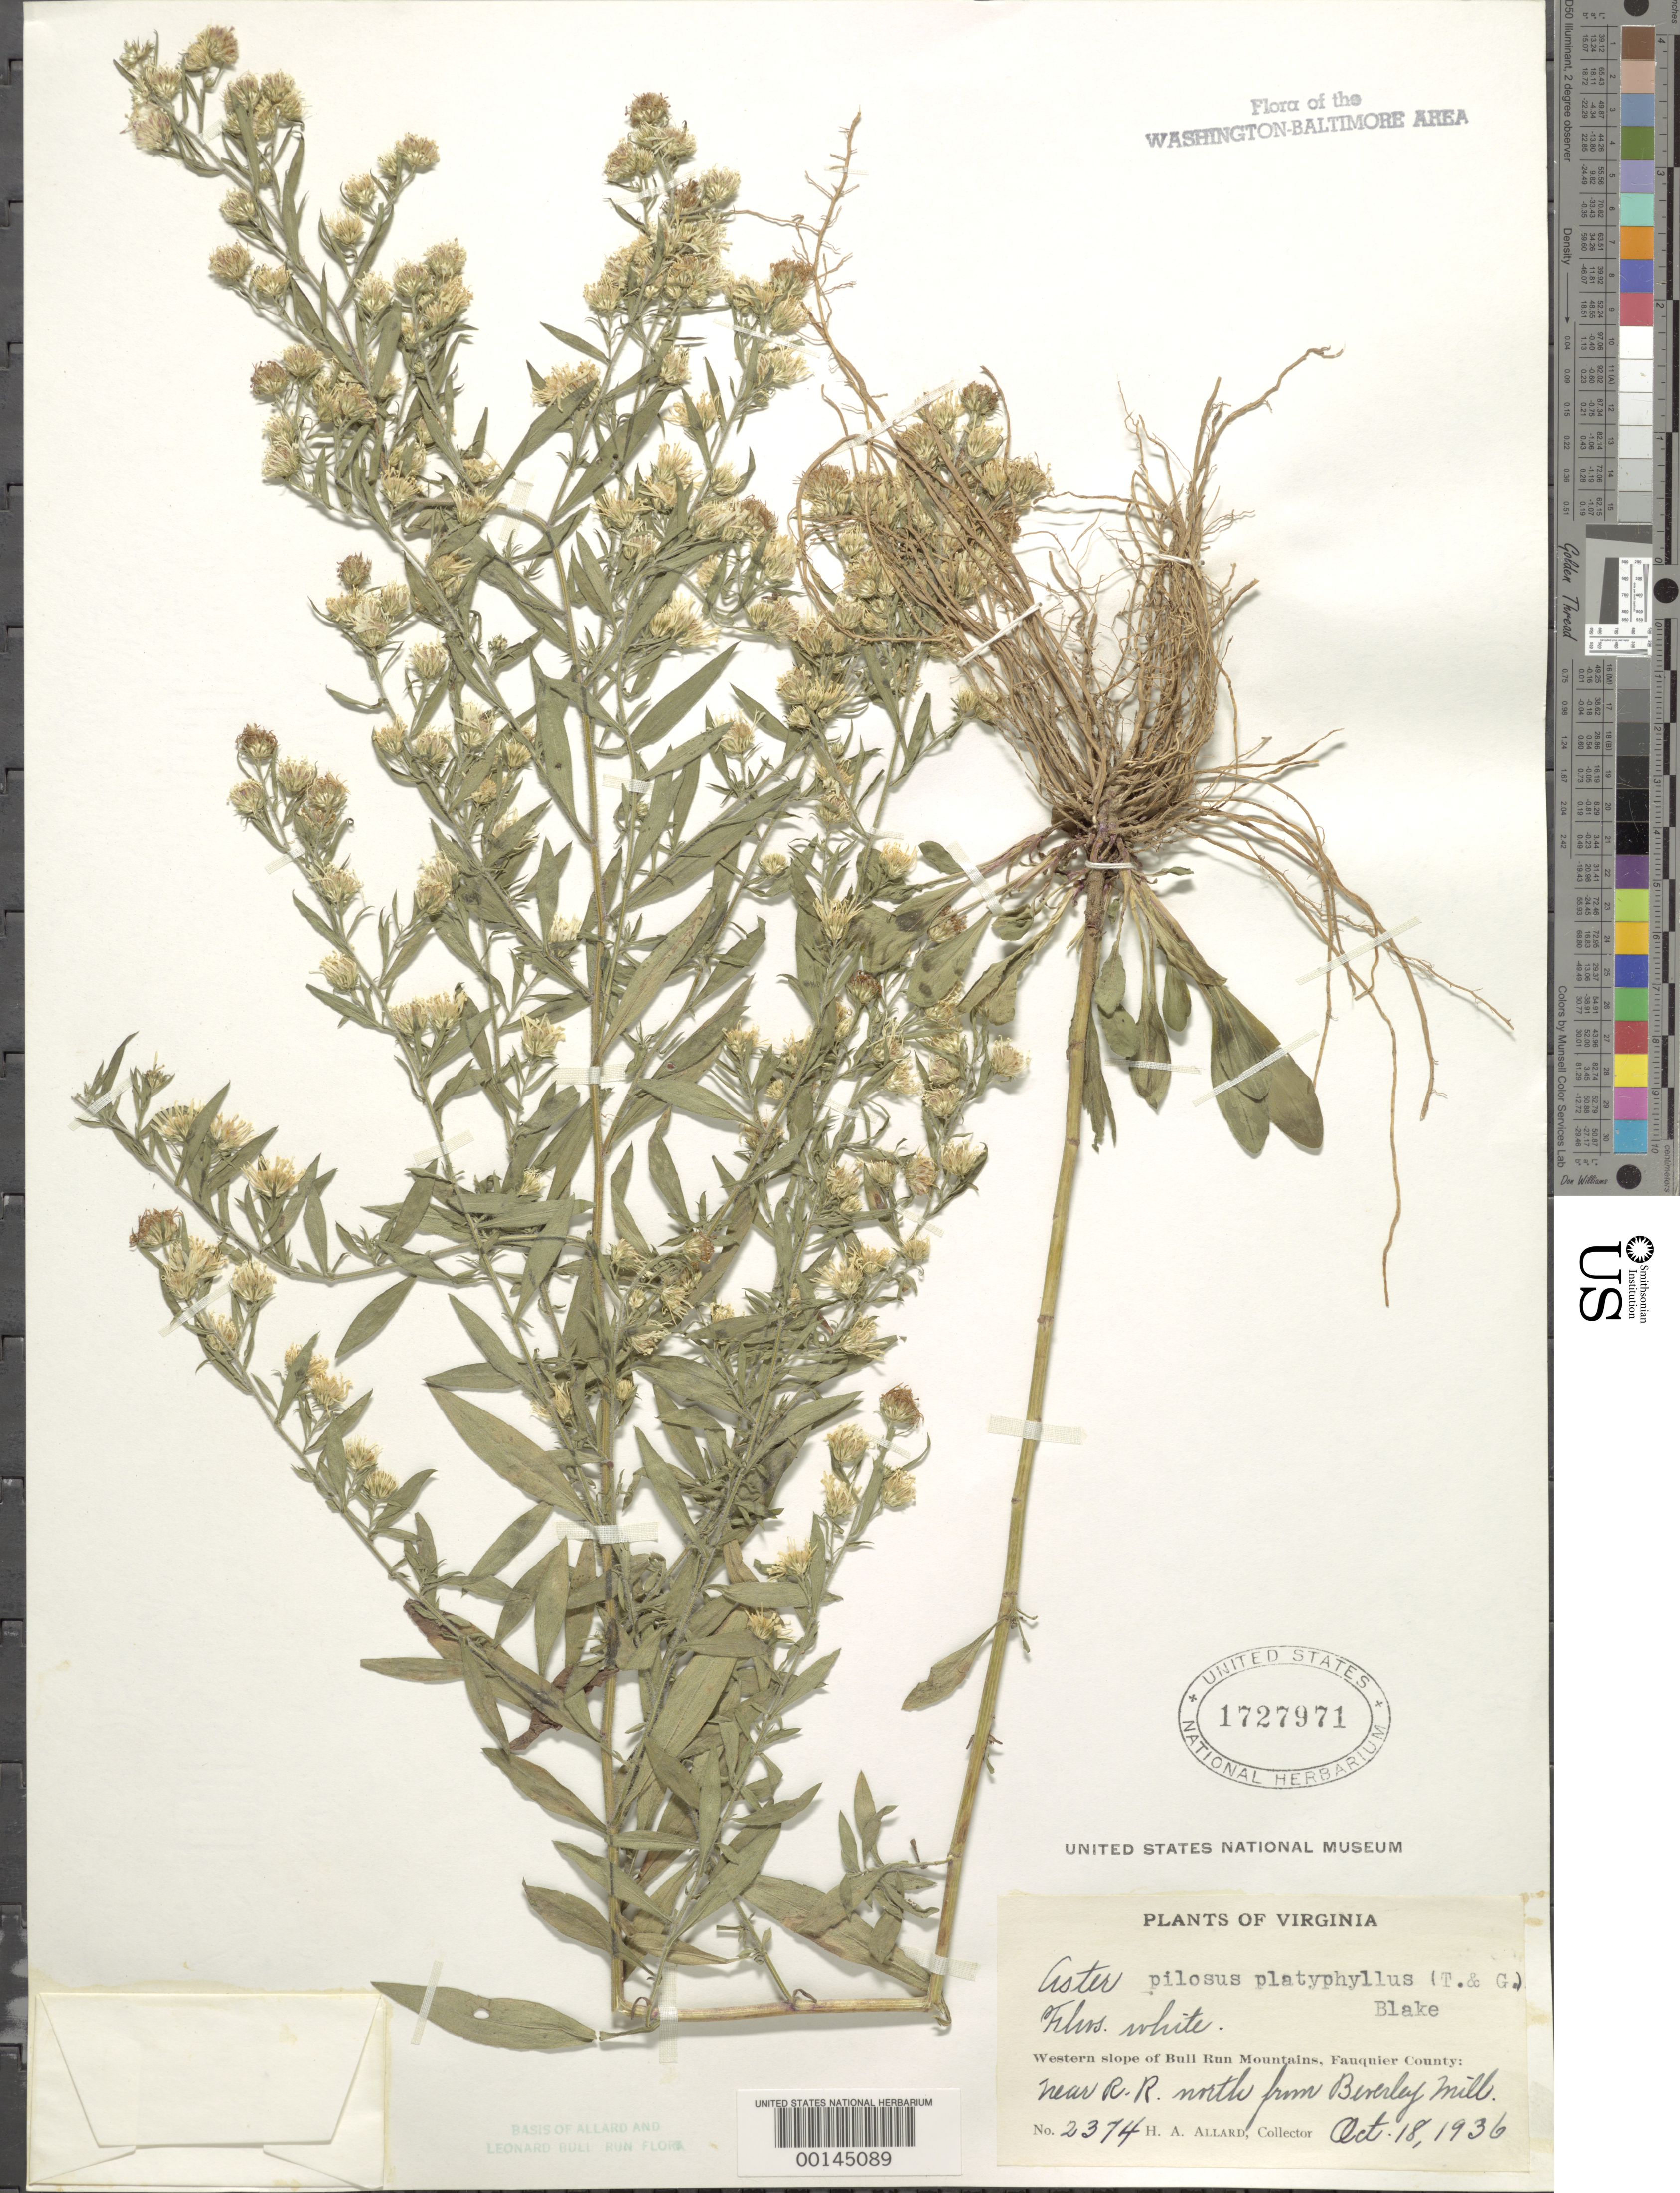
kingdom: Plantae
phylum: Tracheophyta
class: Magnoliopsida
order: Asterales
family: Asteraceae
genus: Symphyotrichum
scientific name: Symphyotrichum pilosum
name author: (Willd.) G.L. Nesom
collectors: H. A. Allard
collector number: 2374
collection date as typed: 18 Oct 1936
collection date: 1936-10-18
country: United States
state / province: Virginia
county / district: Fauquier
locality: North of Beverley Mill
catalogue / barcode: US 1727971